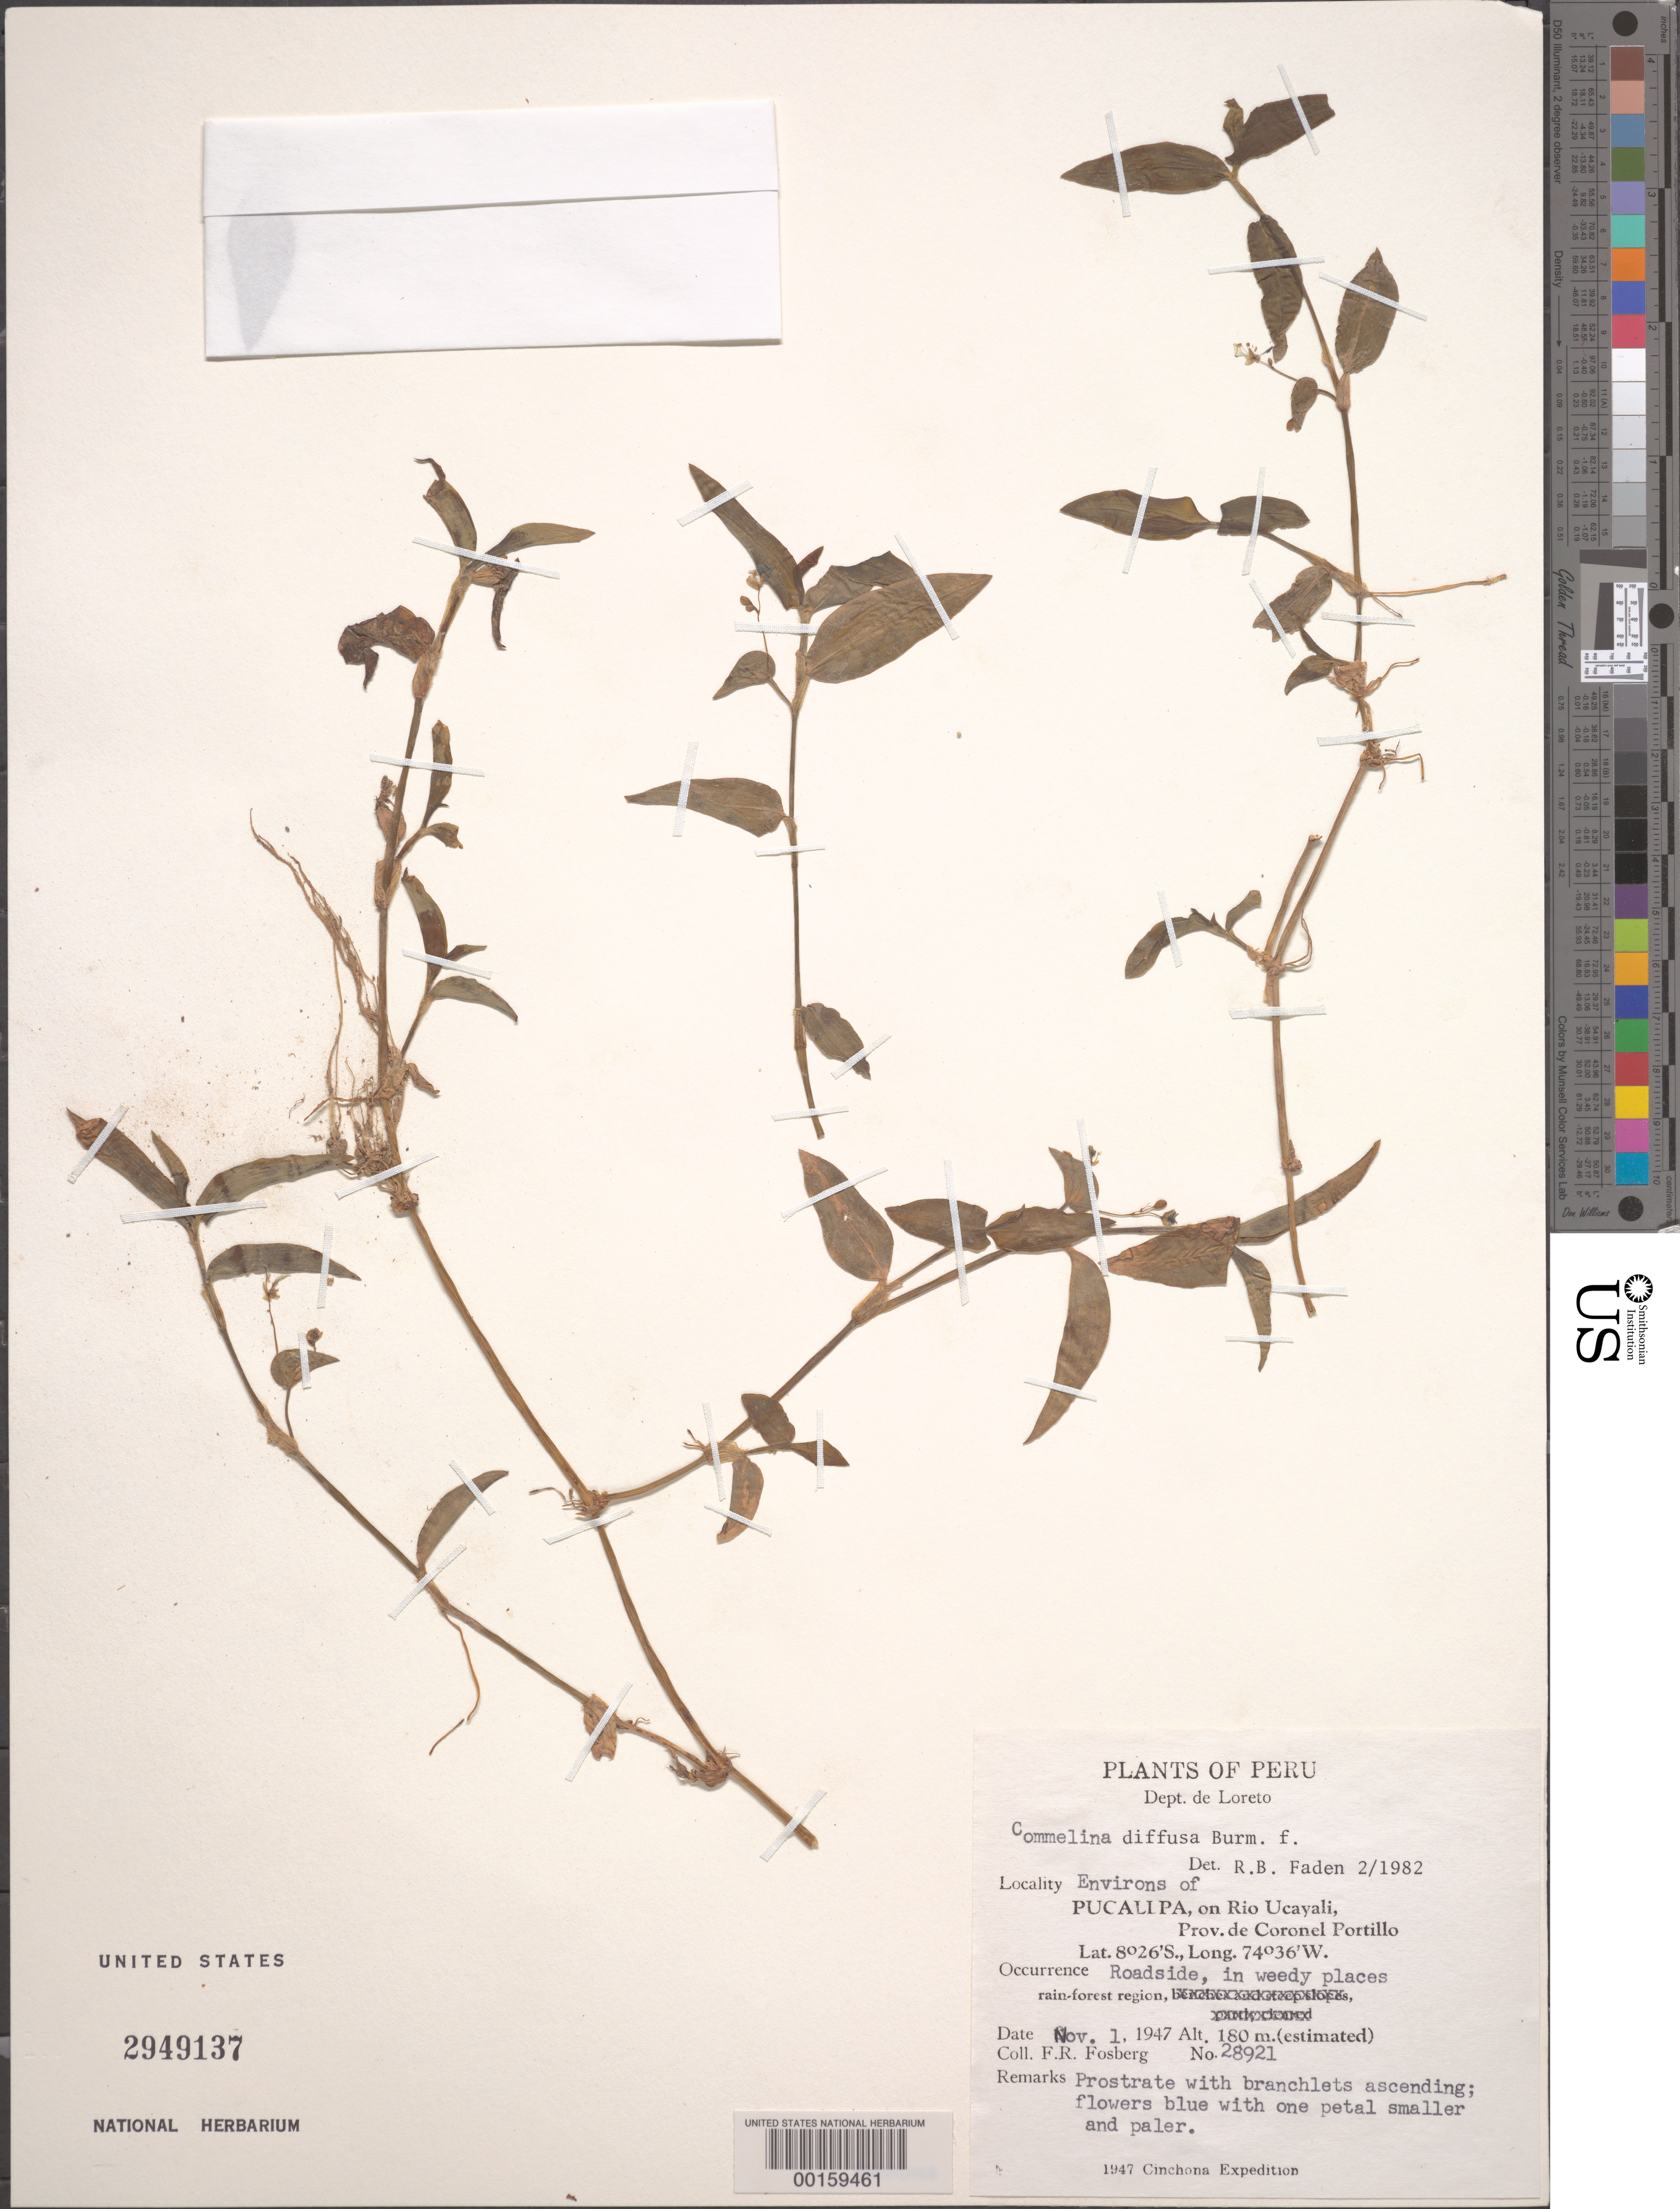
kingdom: Plantae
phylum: Tracheophyta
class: Liliopsida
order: Commelinales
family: Commelinaceae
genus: Commelina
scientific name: Commelina diffusa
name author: Burm. f.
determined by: Faden, Robert B., (US), Smithsonian Institution - National Museum of Natural History (UNITED STATES)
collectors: F. R. Fosberg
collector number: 28921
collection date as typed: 01 Nov 1947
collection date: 1947-11-01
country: Peru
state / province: Loreto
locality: Coronel Portillo Prov. [?], Pucacipa, on Río Ucayali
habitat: Roadside; weedy area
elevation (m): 180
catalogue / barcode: US 2949137